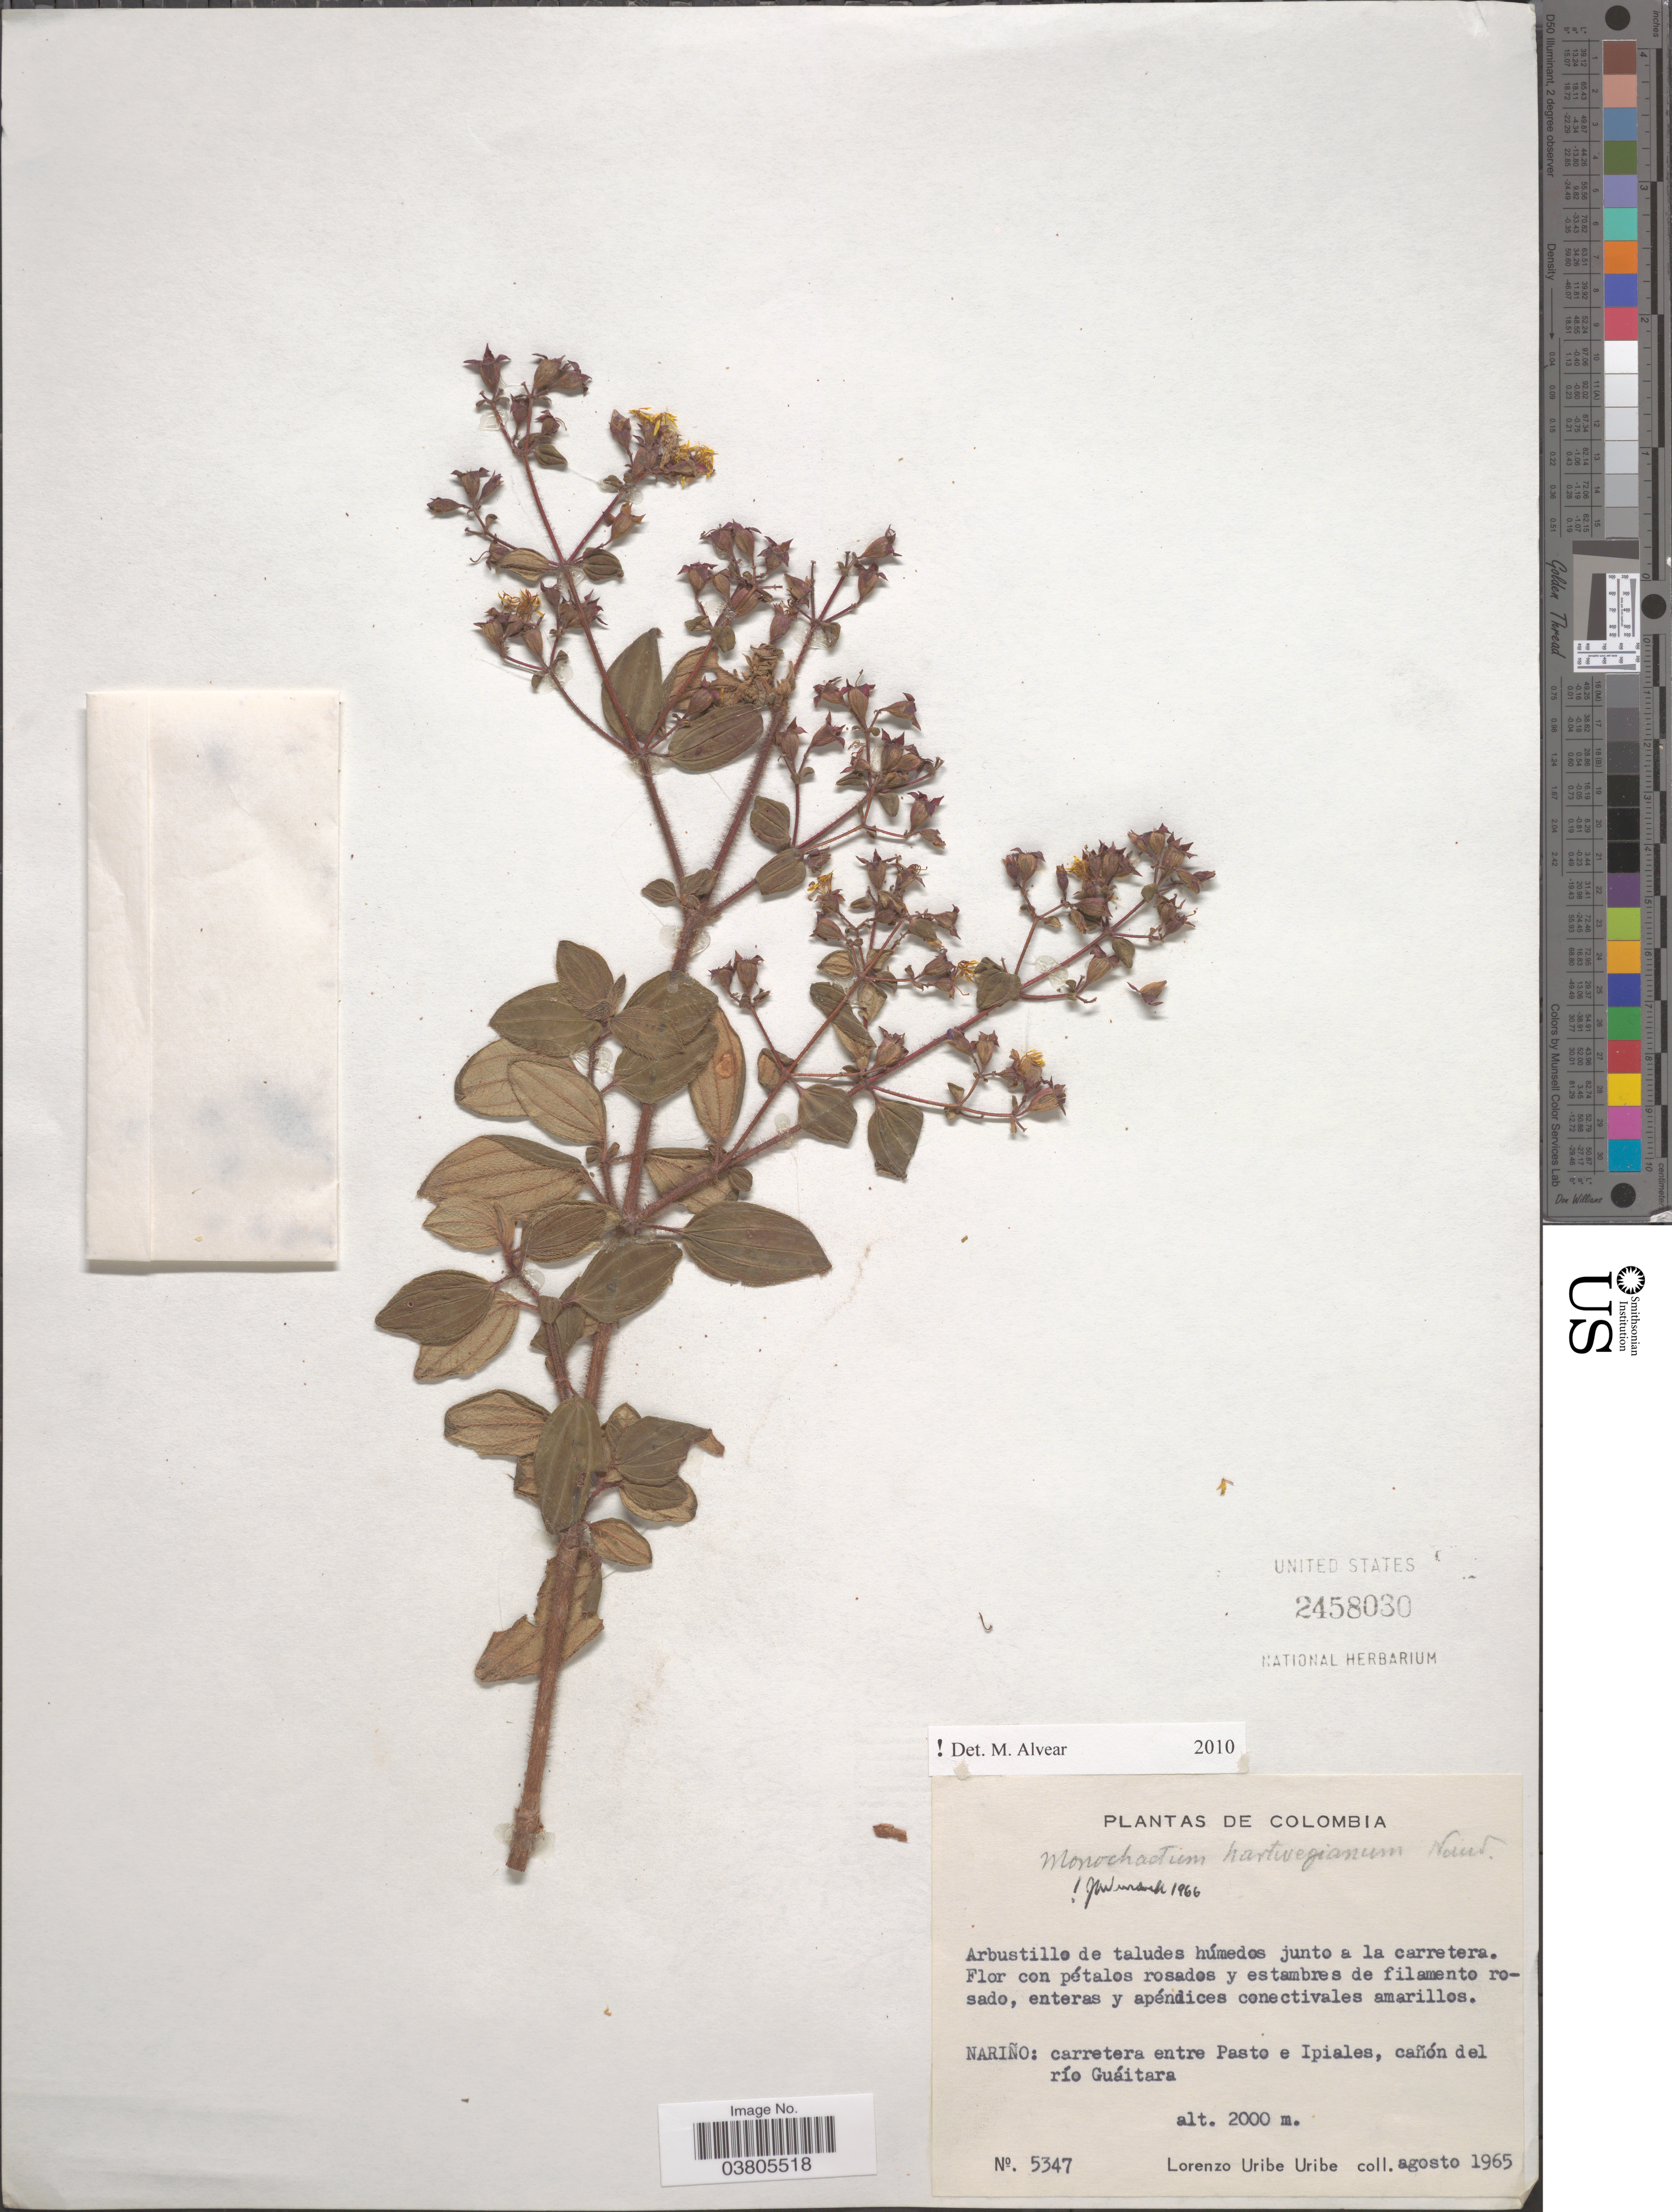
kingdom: Plantae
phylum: Tracheophyta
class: Magnoliopsida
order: Myrtales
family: Melastomataceae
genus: Monochaetum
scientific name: Monochaetum hartwegianum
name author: Naudin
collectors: L. Uribe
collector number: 5347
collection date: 1965-08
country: Colombia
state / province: Nariño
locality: Carretera ente Pasto e Ipiales, cañon del río Guáitara.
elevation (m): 2000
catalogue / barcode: US 2458030